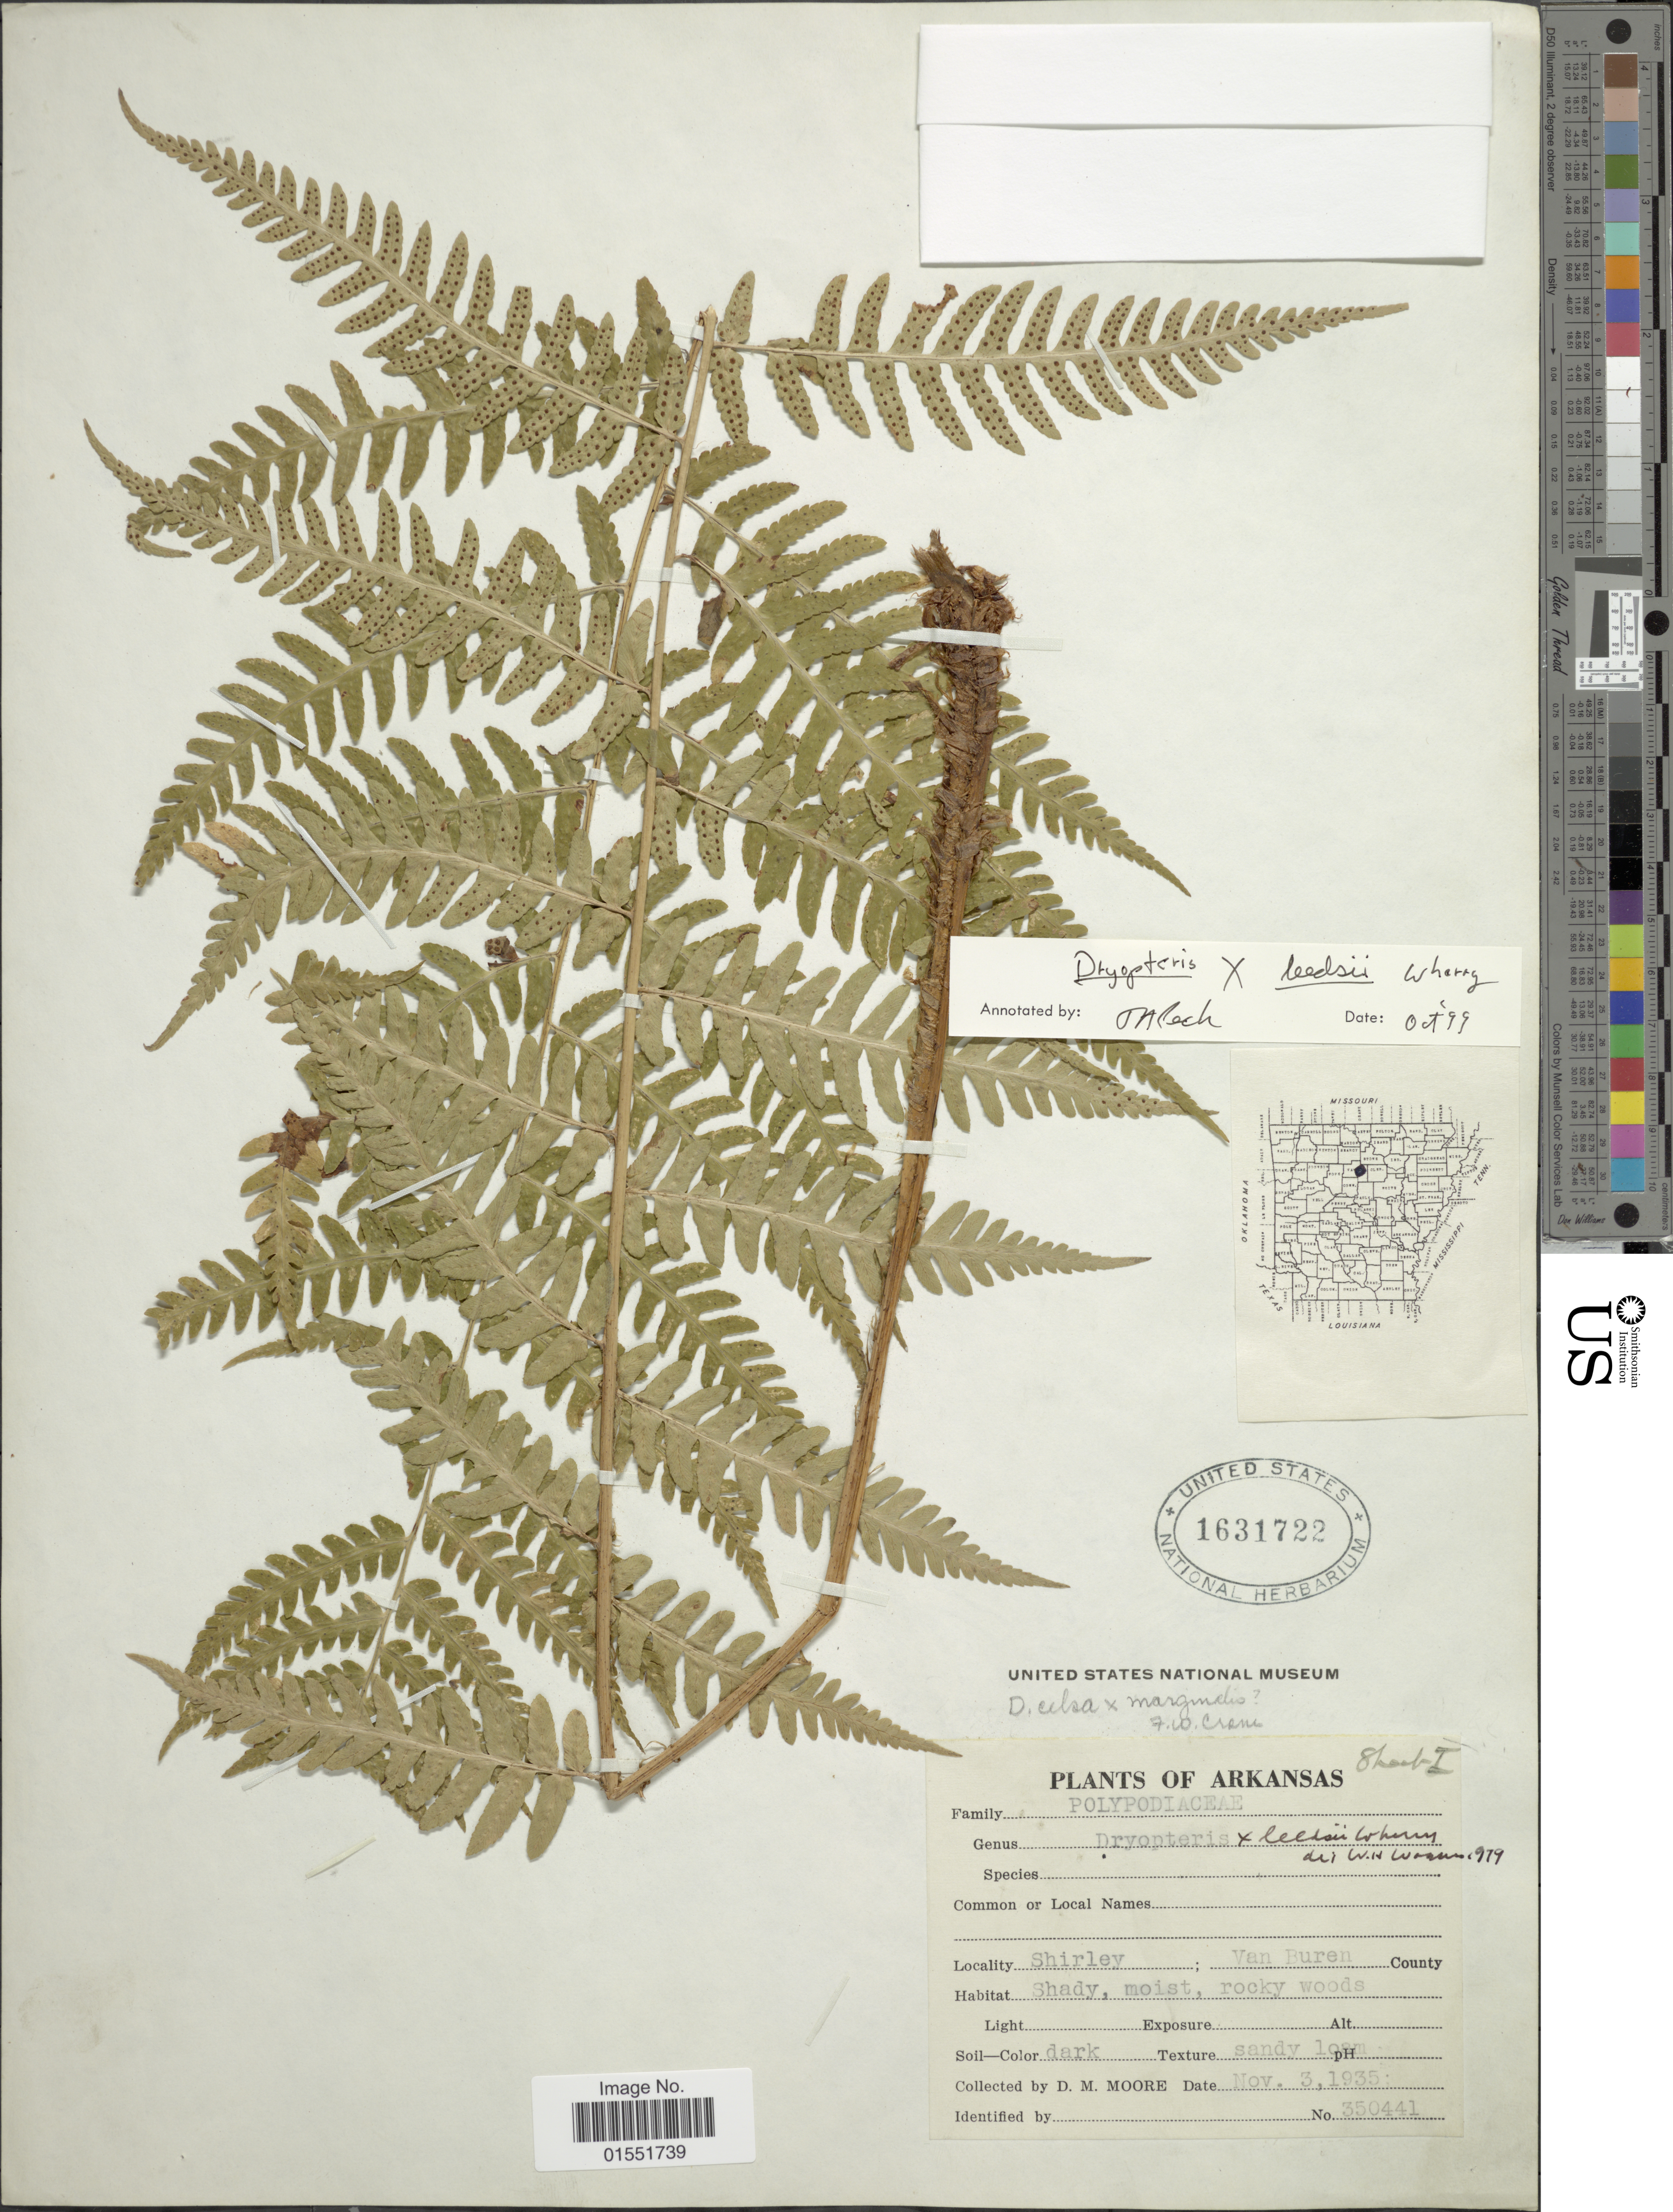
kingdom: Plantae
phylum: Tracheophyta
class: Polypodiopsida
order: Polypodiales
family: Dryopteridaceae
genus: Dryopteris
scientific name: Dryopteris x leedsii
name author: Wherry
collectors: D. Moore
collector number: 350441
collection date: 1935-11-03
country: United States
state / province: Arkansas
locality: Shirley. Van Buren County.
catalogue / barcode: US 1631722